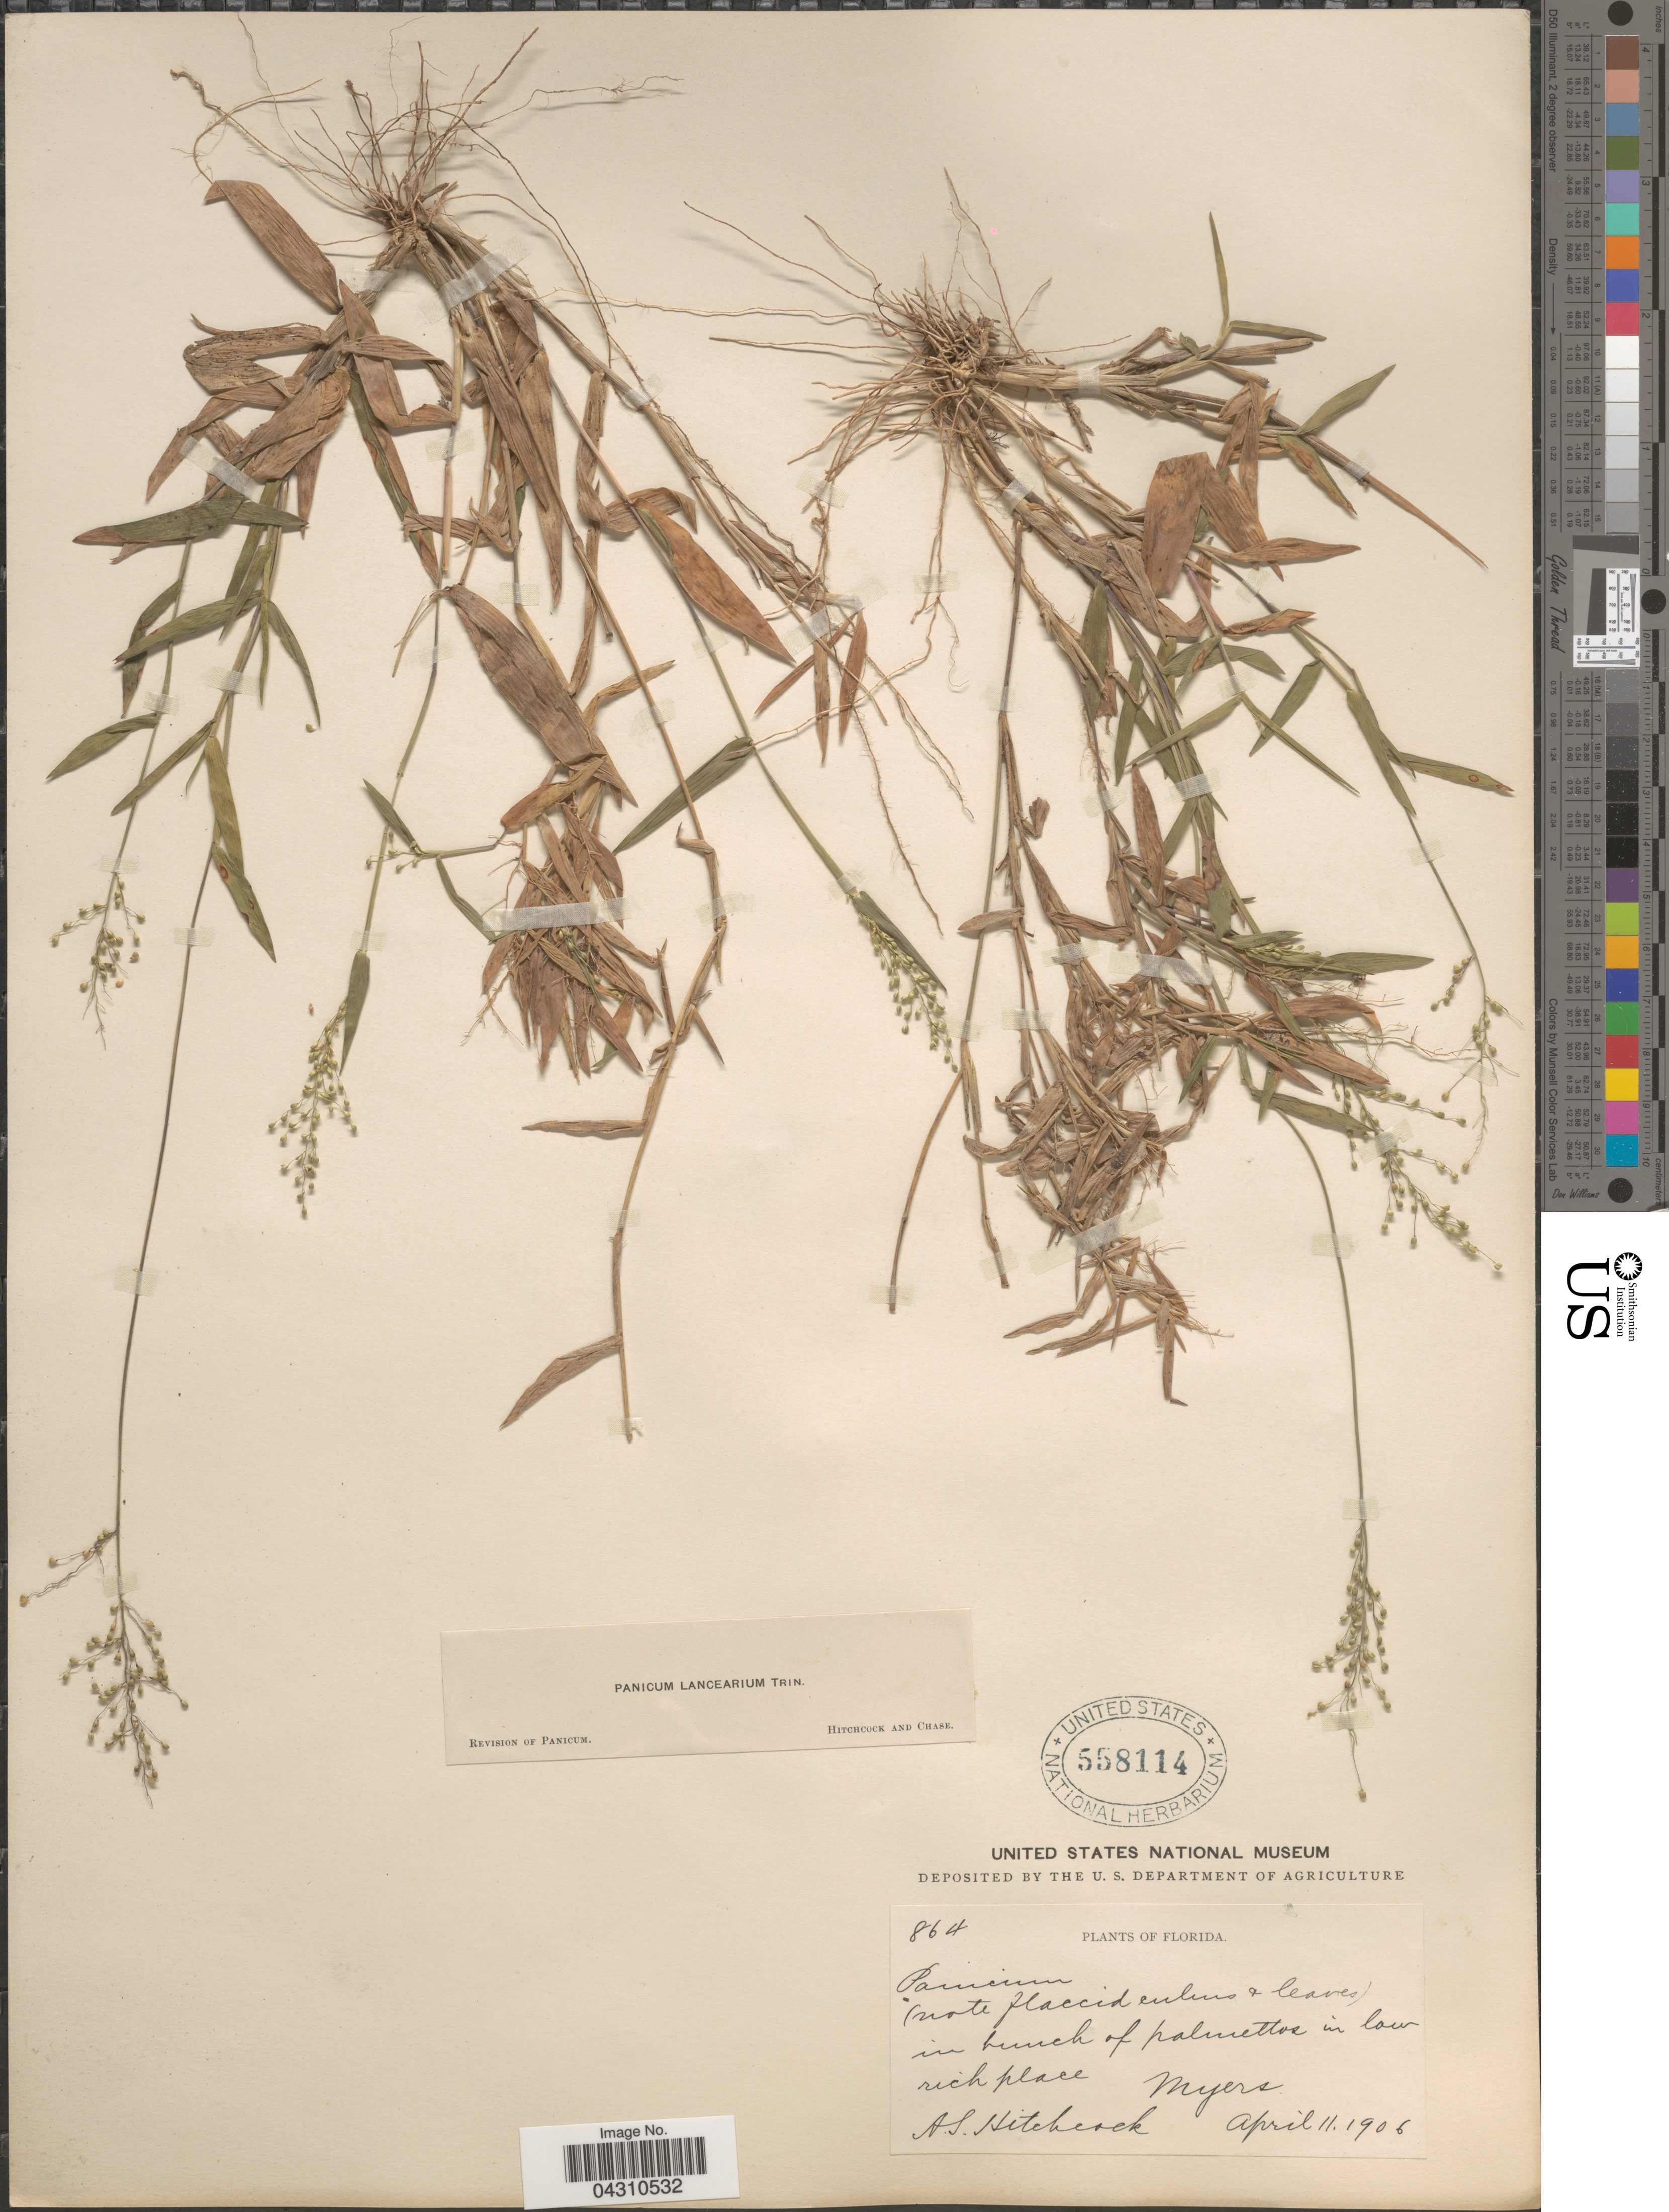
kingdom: Plantae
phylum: Tracheophyta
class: Liliopsida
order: Poales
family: Poaceae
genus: Dichanthelium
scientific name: Dichanthelium portoricense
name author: (Desv. ex Ham.) B.F. Hansen & Wunderlin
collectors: A. S. Hitchcock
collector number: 864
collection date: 1906-04-11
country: United States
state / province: Florida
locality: Myers.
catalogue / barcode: US 558114